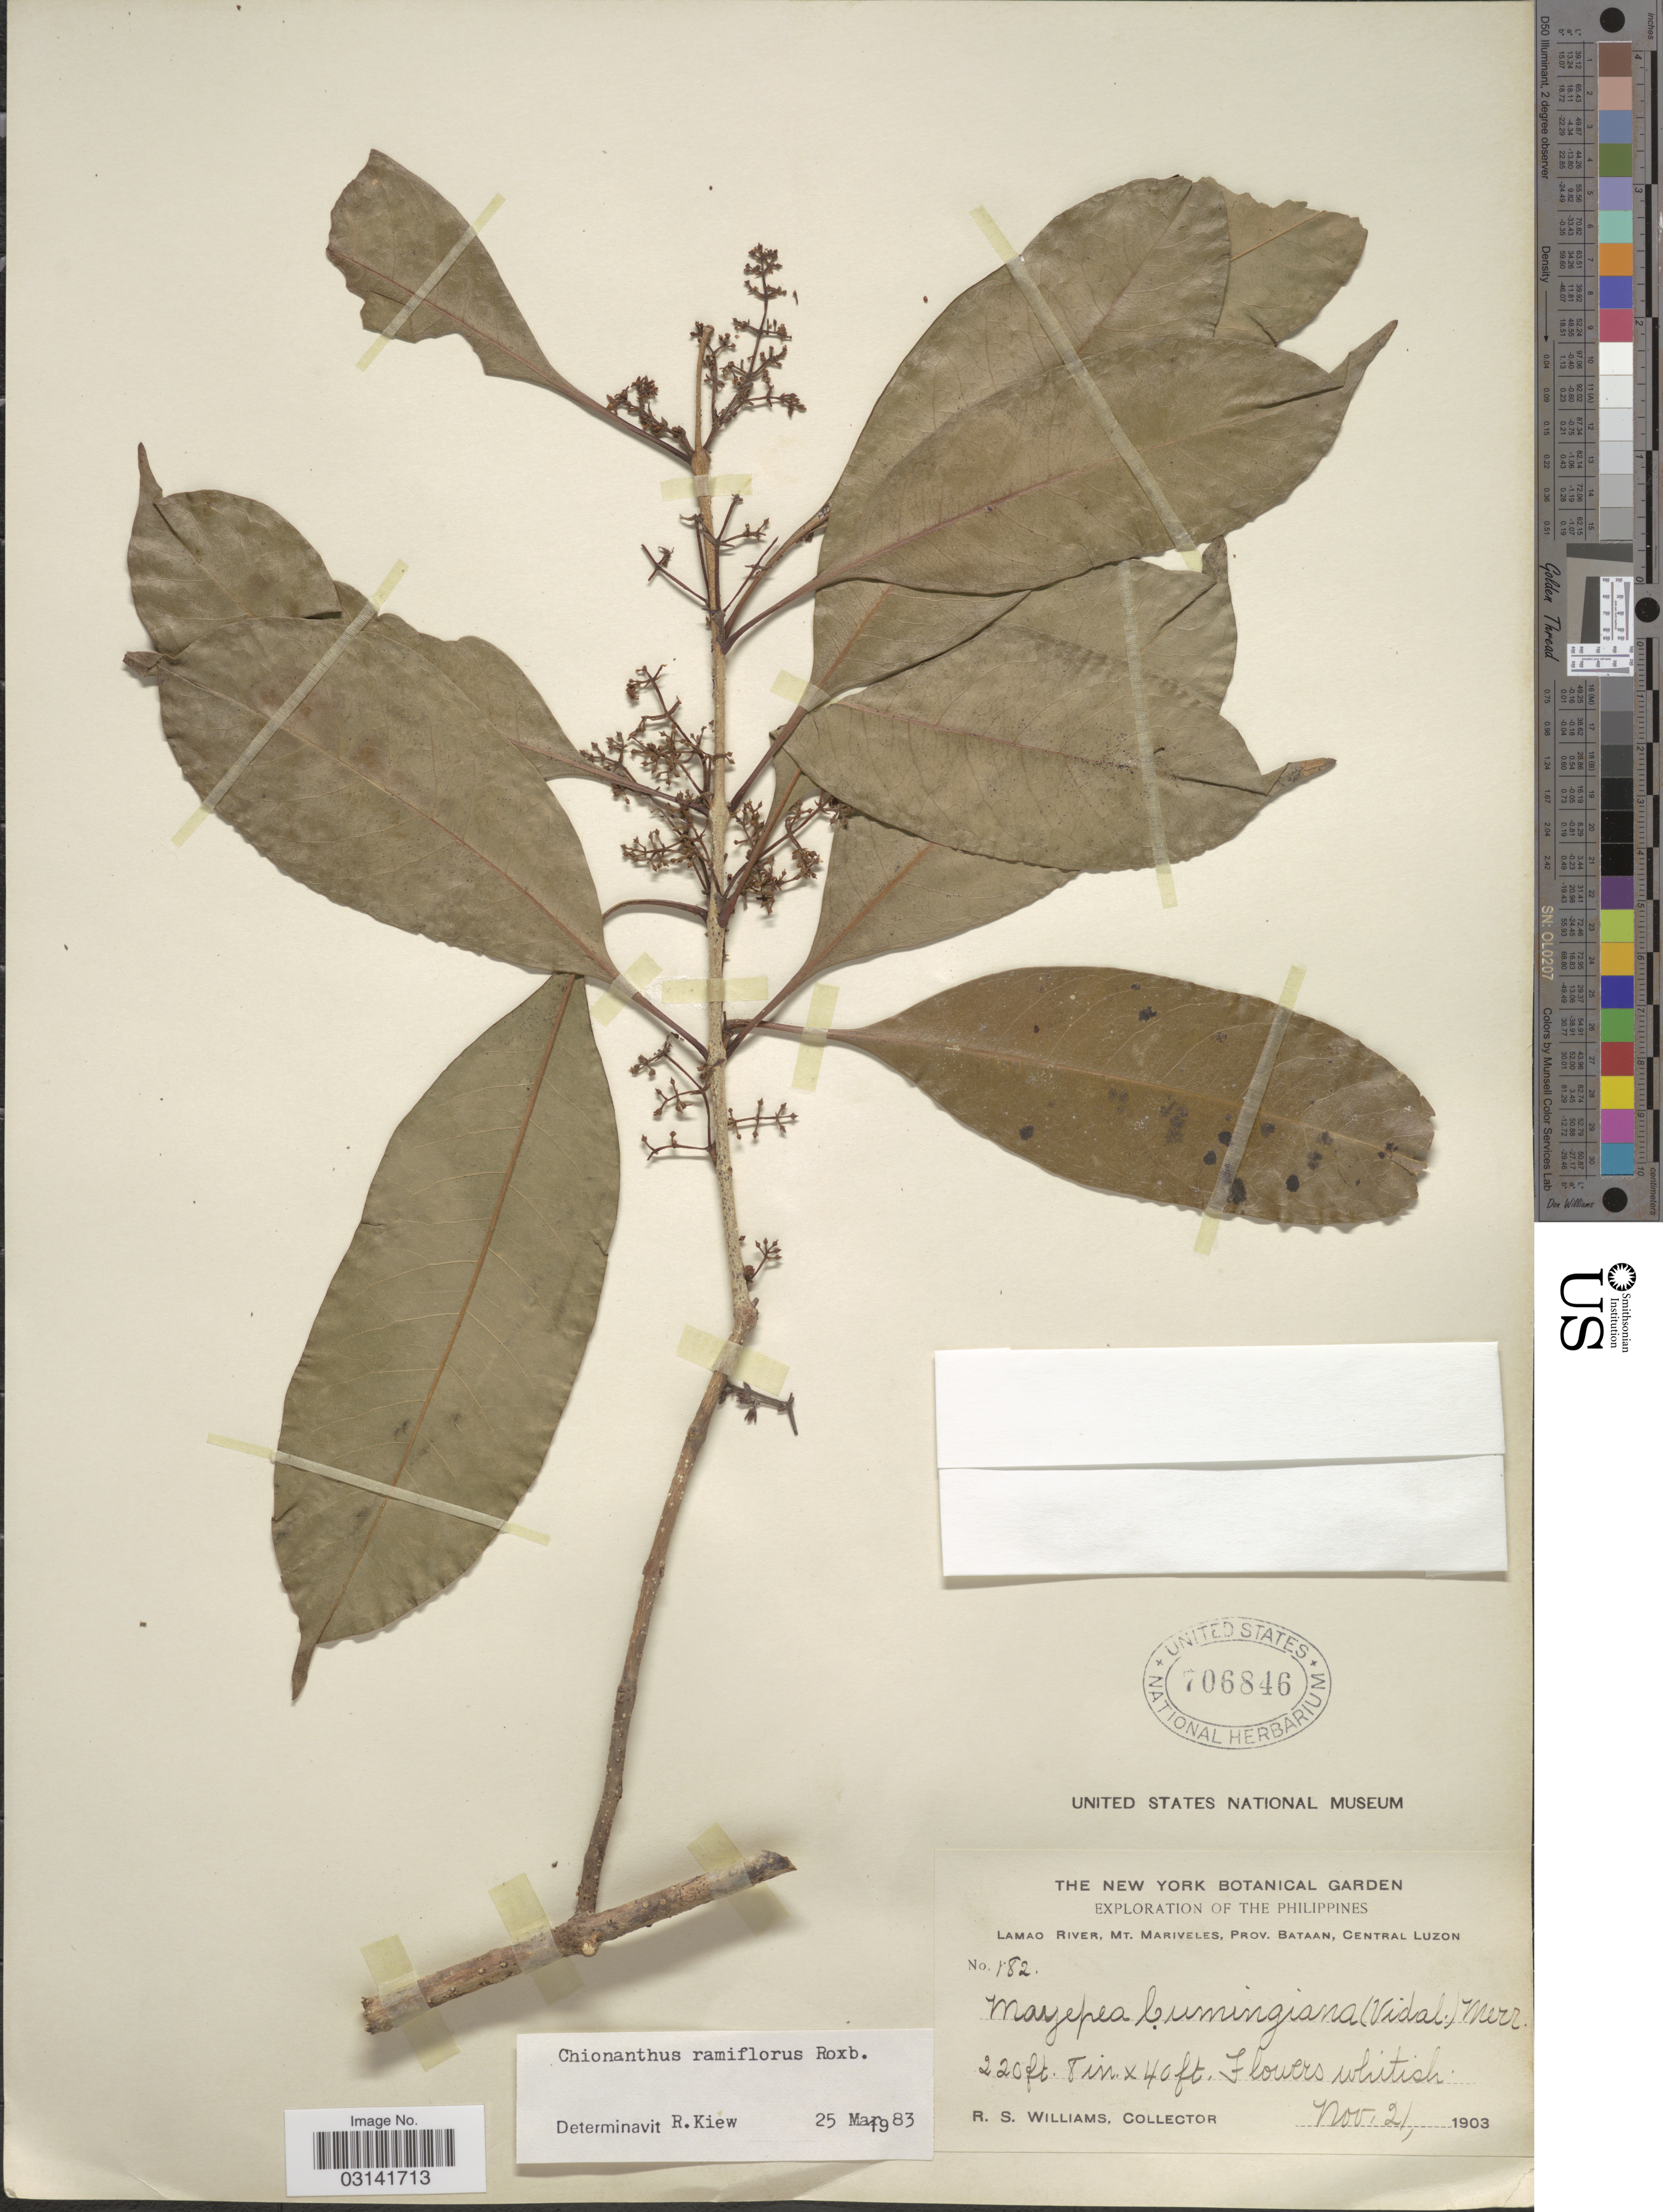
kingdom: Plantae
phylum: Tracheophyta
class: Magnoliopsida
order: Lamiales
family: Oleaceae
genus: Chionanthus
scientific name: Chionanthus ramiflorus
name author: Roxb.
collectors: R. S. Williams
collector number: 182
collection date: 1903-11-21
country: Philippines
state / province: Central Luzon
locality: Lamao River, Mt. Mariveles, Prov. Bataan, Central Luzon.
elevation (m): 67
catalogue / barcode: US 706846